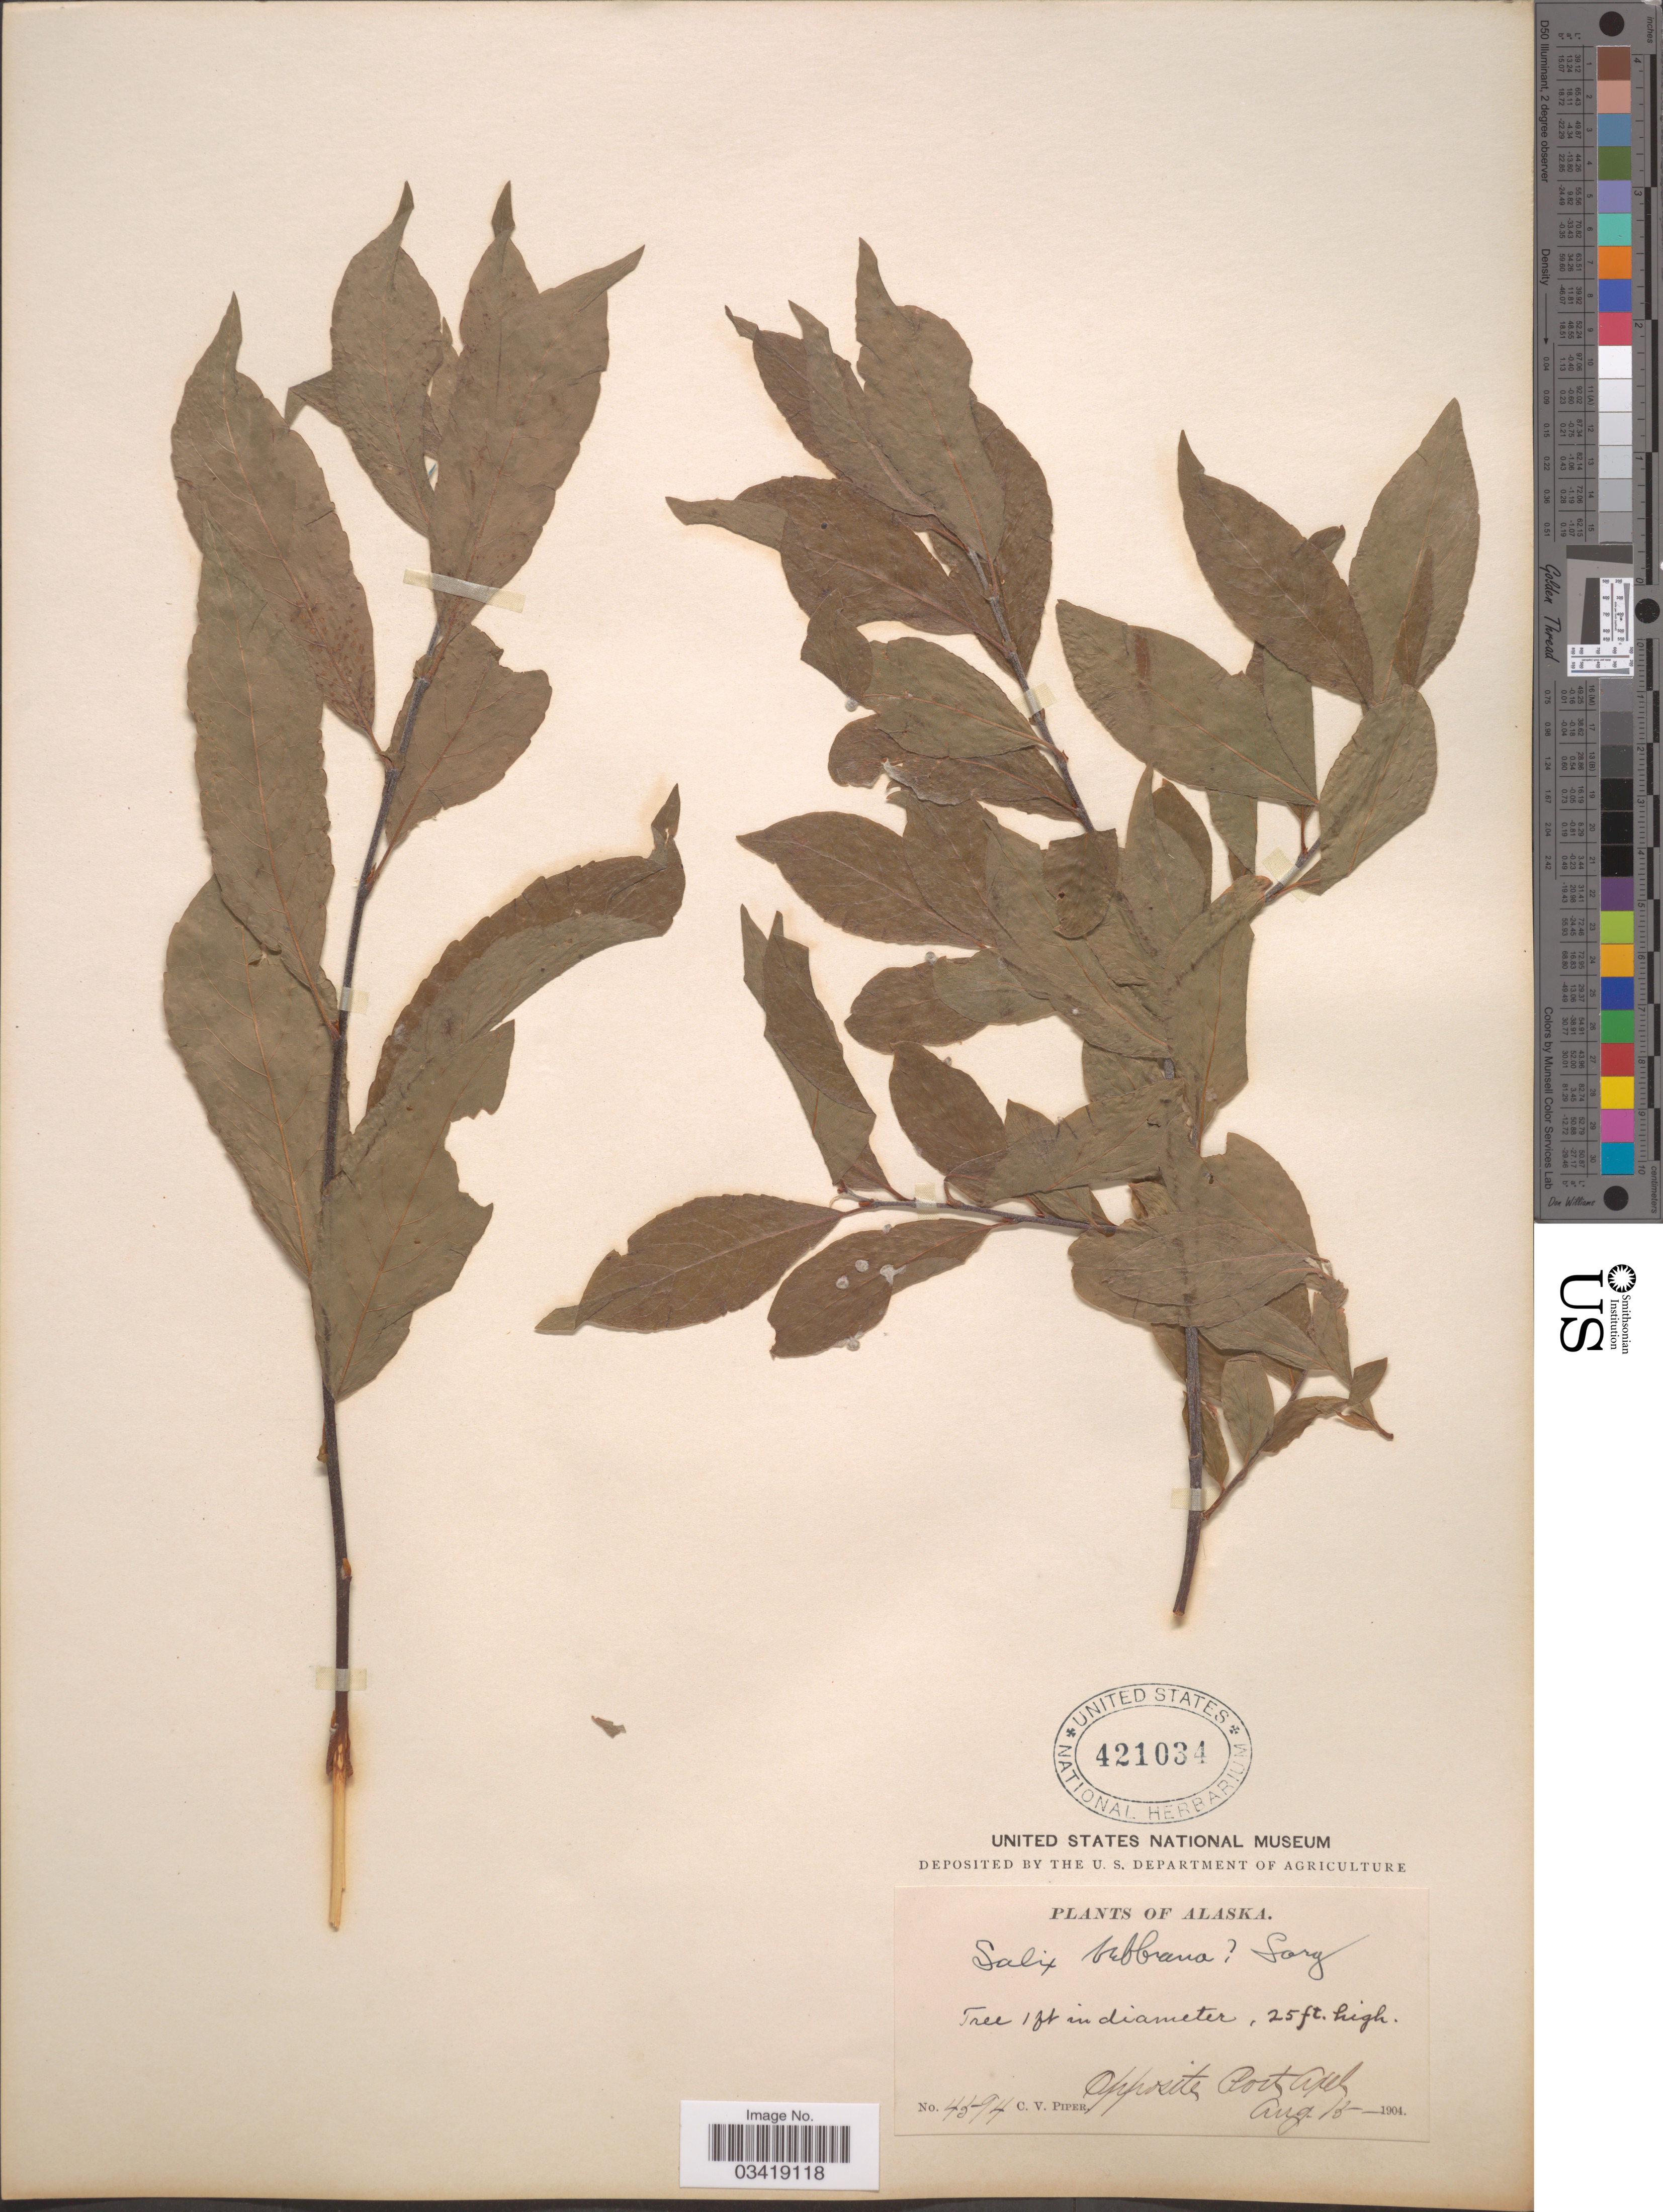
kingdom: Plantae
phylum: Tracheophyta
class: Magnoliopsida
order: Malpighiales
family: Salicaceae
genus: Salix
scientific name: Salix bebbiana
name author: Sarg.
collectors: C. V. Piper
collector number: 4594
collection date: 1904-08-15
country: United States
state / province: Alaska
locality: Opposite Port Axel.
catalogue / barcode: US 421034